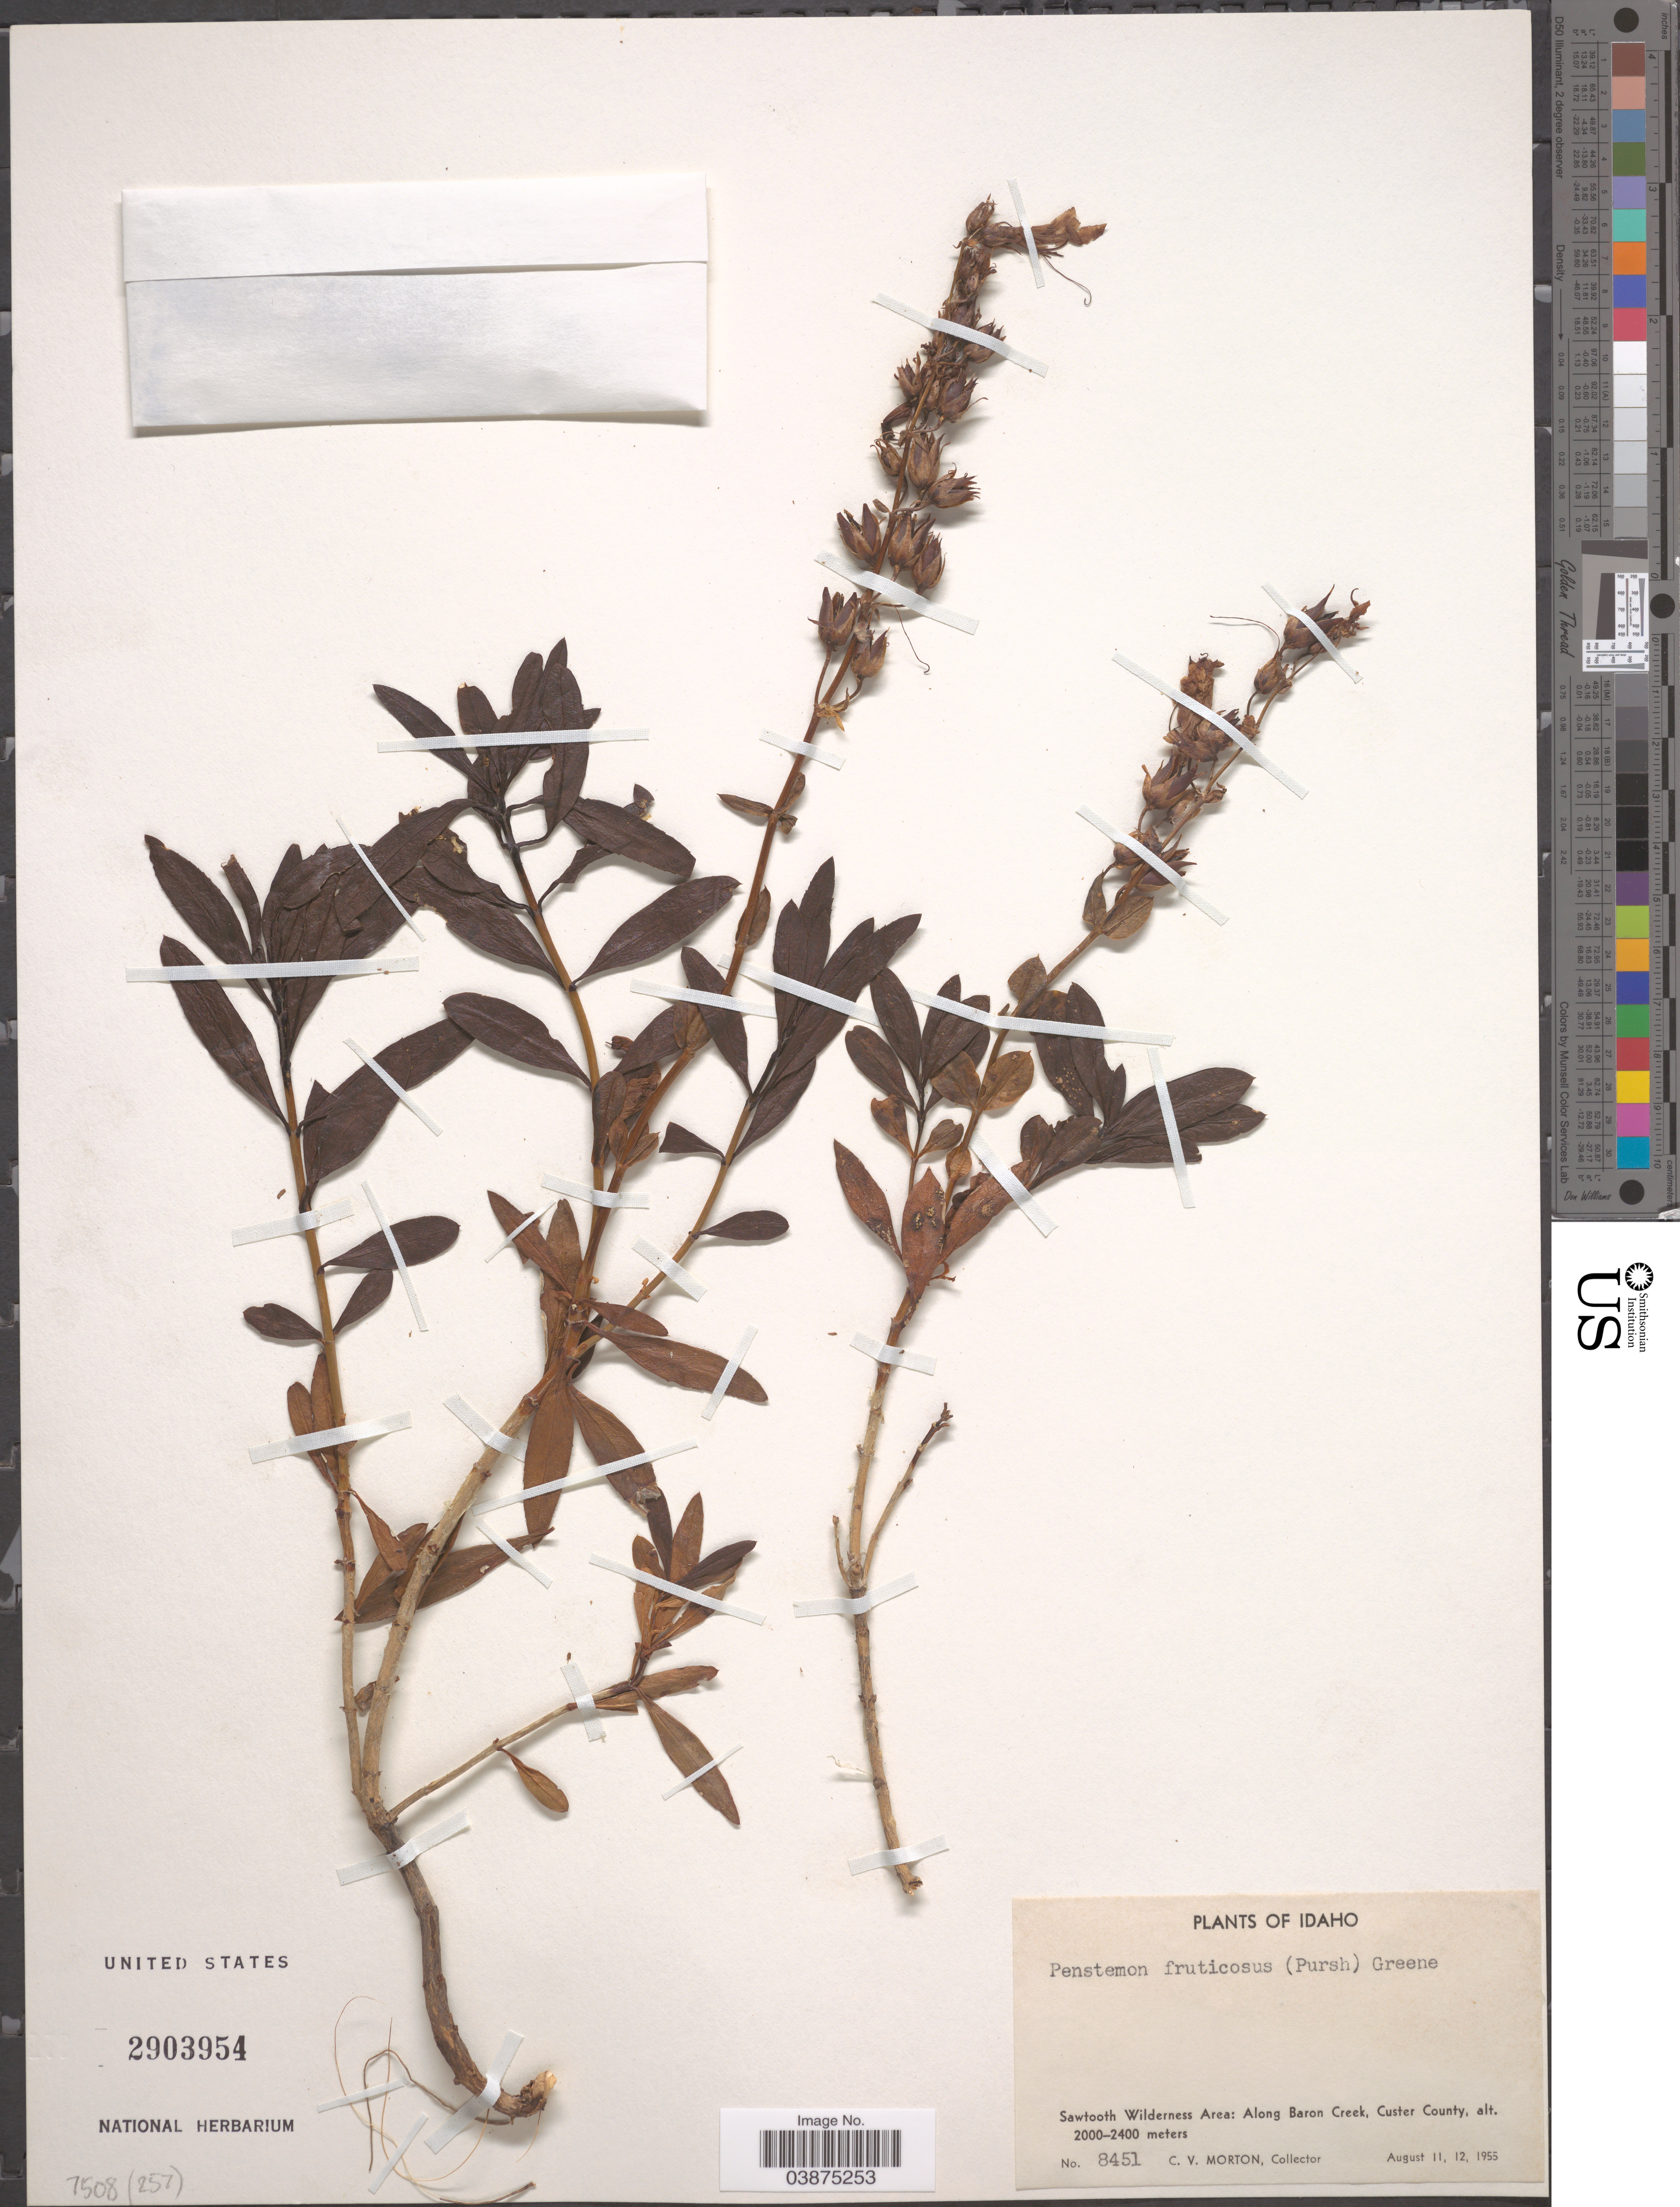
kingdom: Plantae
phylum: Tracheophyta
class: Magnoliopsida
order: Lamiales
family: Plantaginaceae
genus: Penstemon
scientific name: Penstemon fruticosus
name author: (Pursh) Greene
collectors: C. V. Morton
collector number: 8451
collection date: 1955-08-11/1955-08-12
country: United States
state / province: Idaho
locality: Sawtooth Wilderness Area: Along Baron Creek, Custer County.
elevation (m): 2000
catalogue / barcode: US 2903954